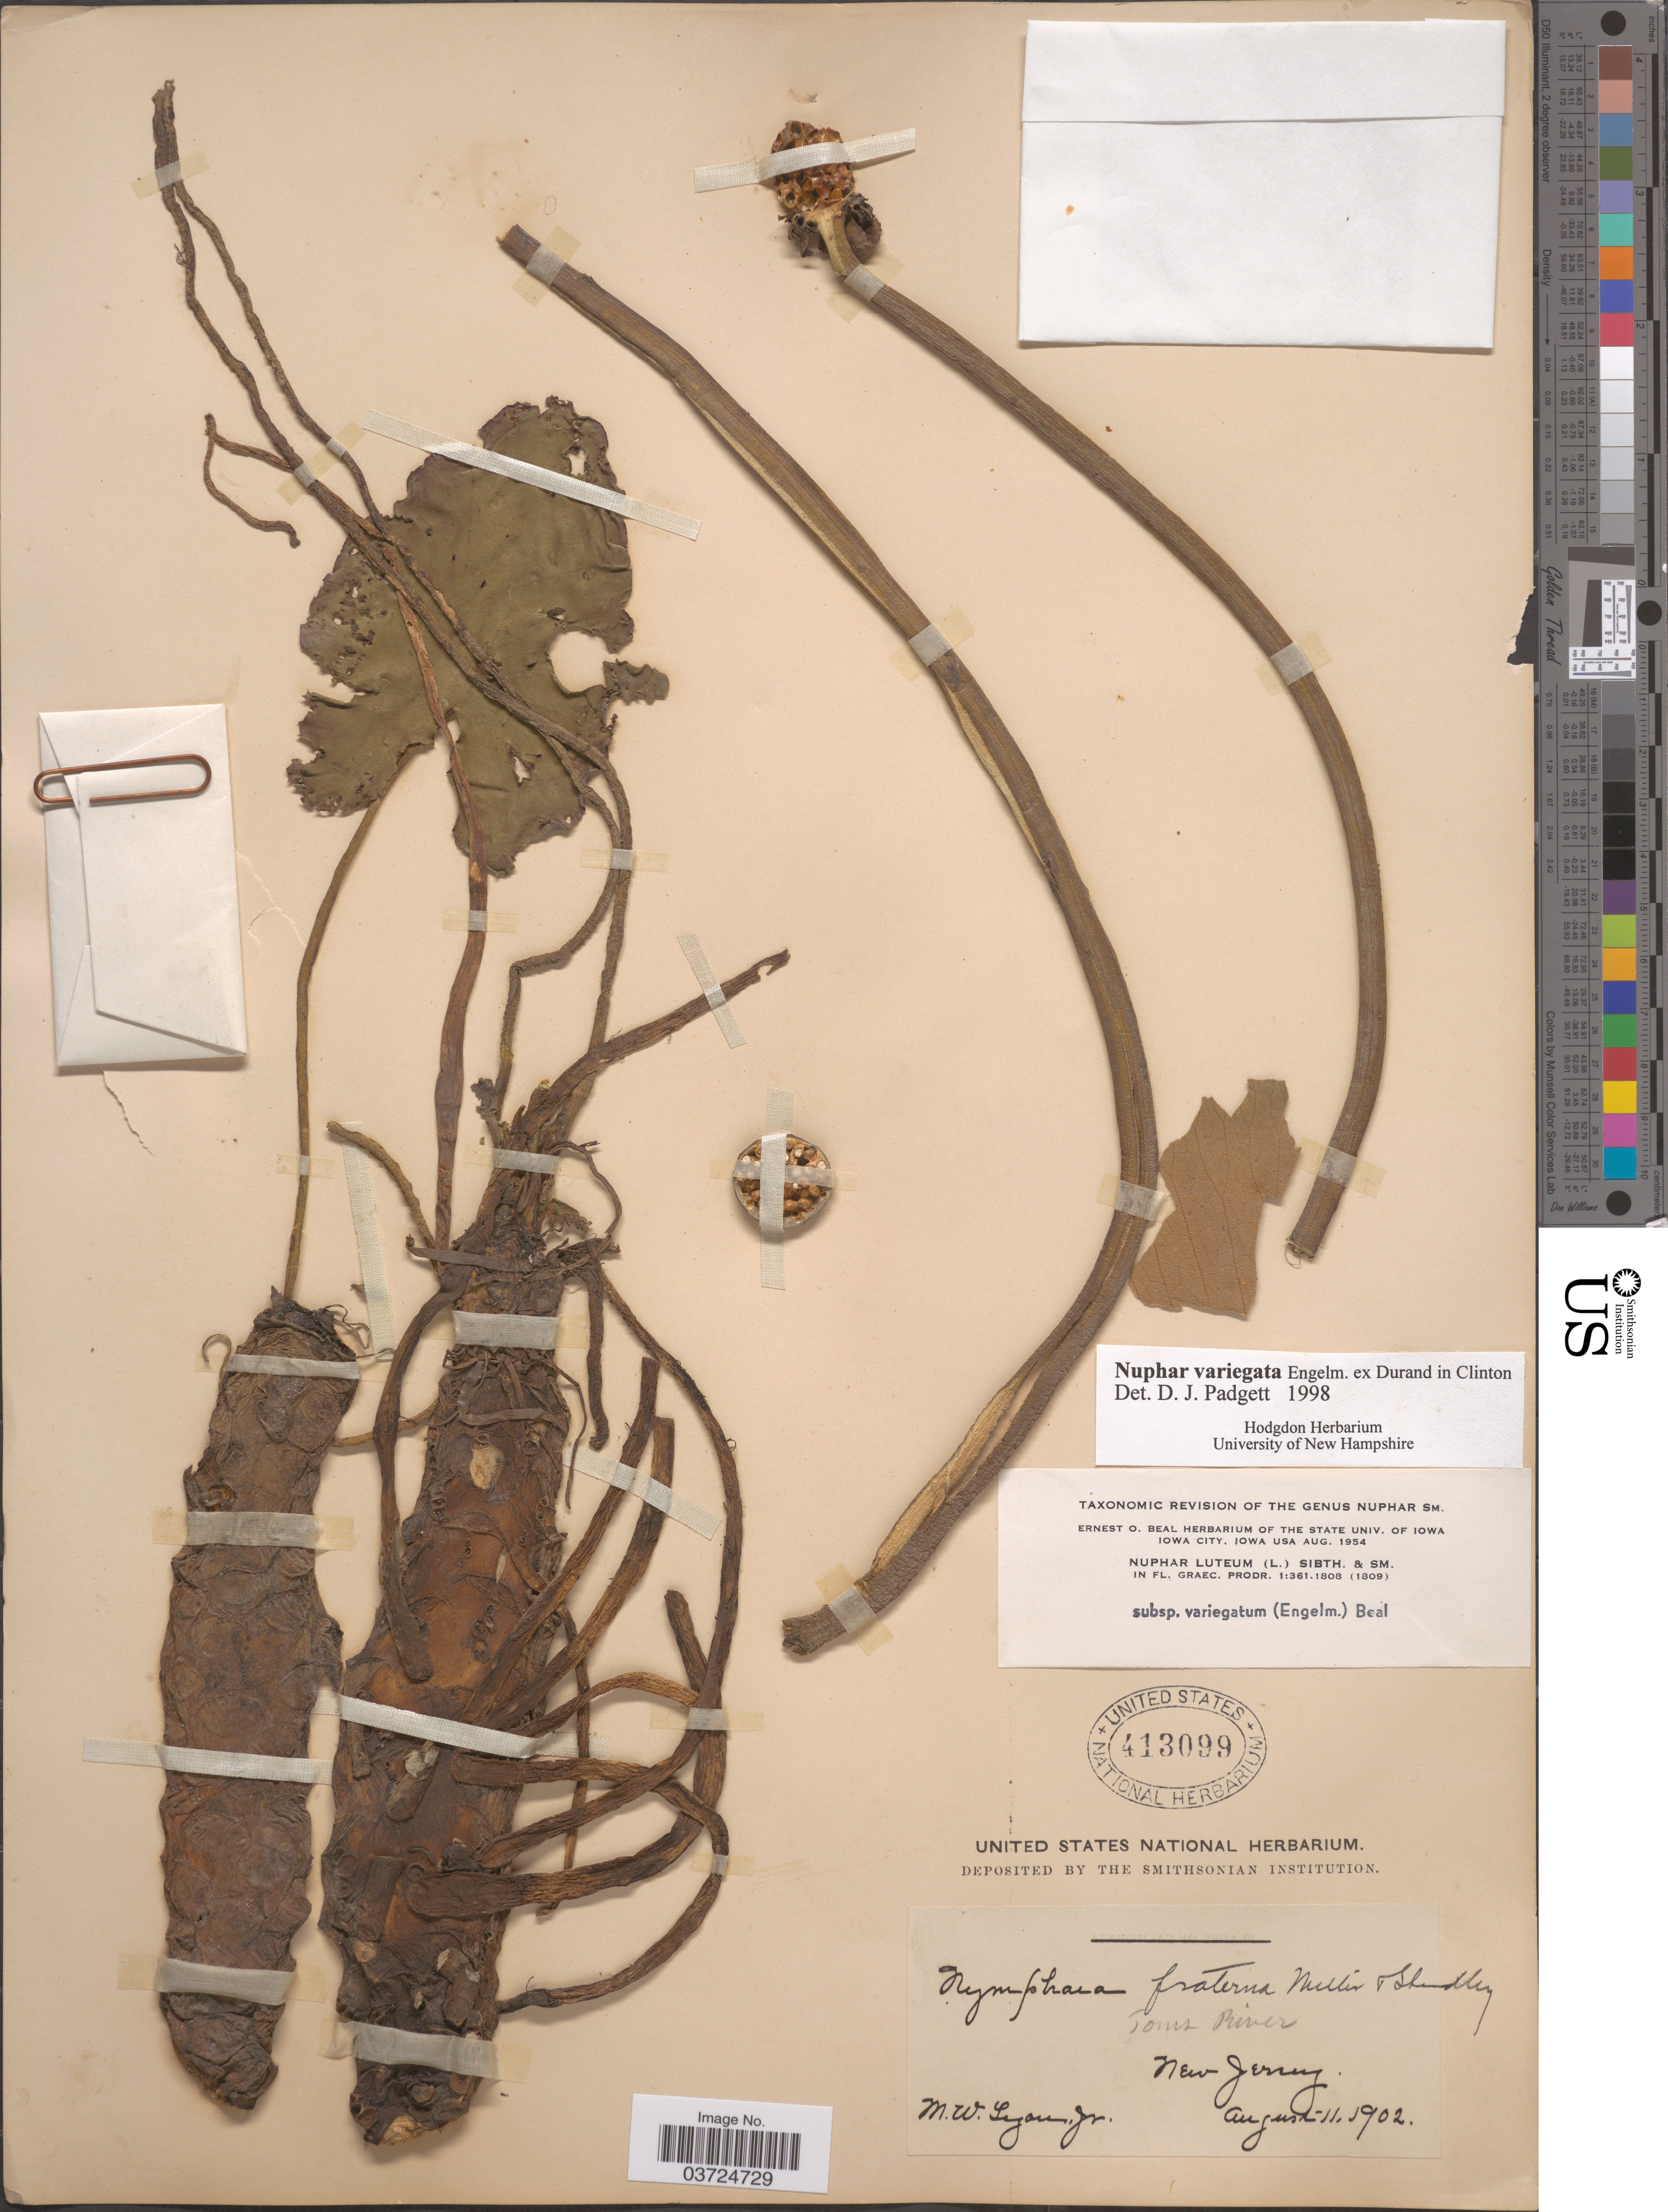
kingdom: Plantae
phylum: Tracheophyta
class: Magnoliopsida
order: Nymphaeales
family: Nymphaeaceae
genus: Nuphar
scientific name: Nuphar variegata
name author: Engelm. ex Durand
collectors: M. Lyon Jr.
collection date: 1902-08-11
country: United States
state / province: New Jersey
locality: Toms River.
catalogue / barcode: US 413099